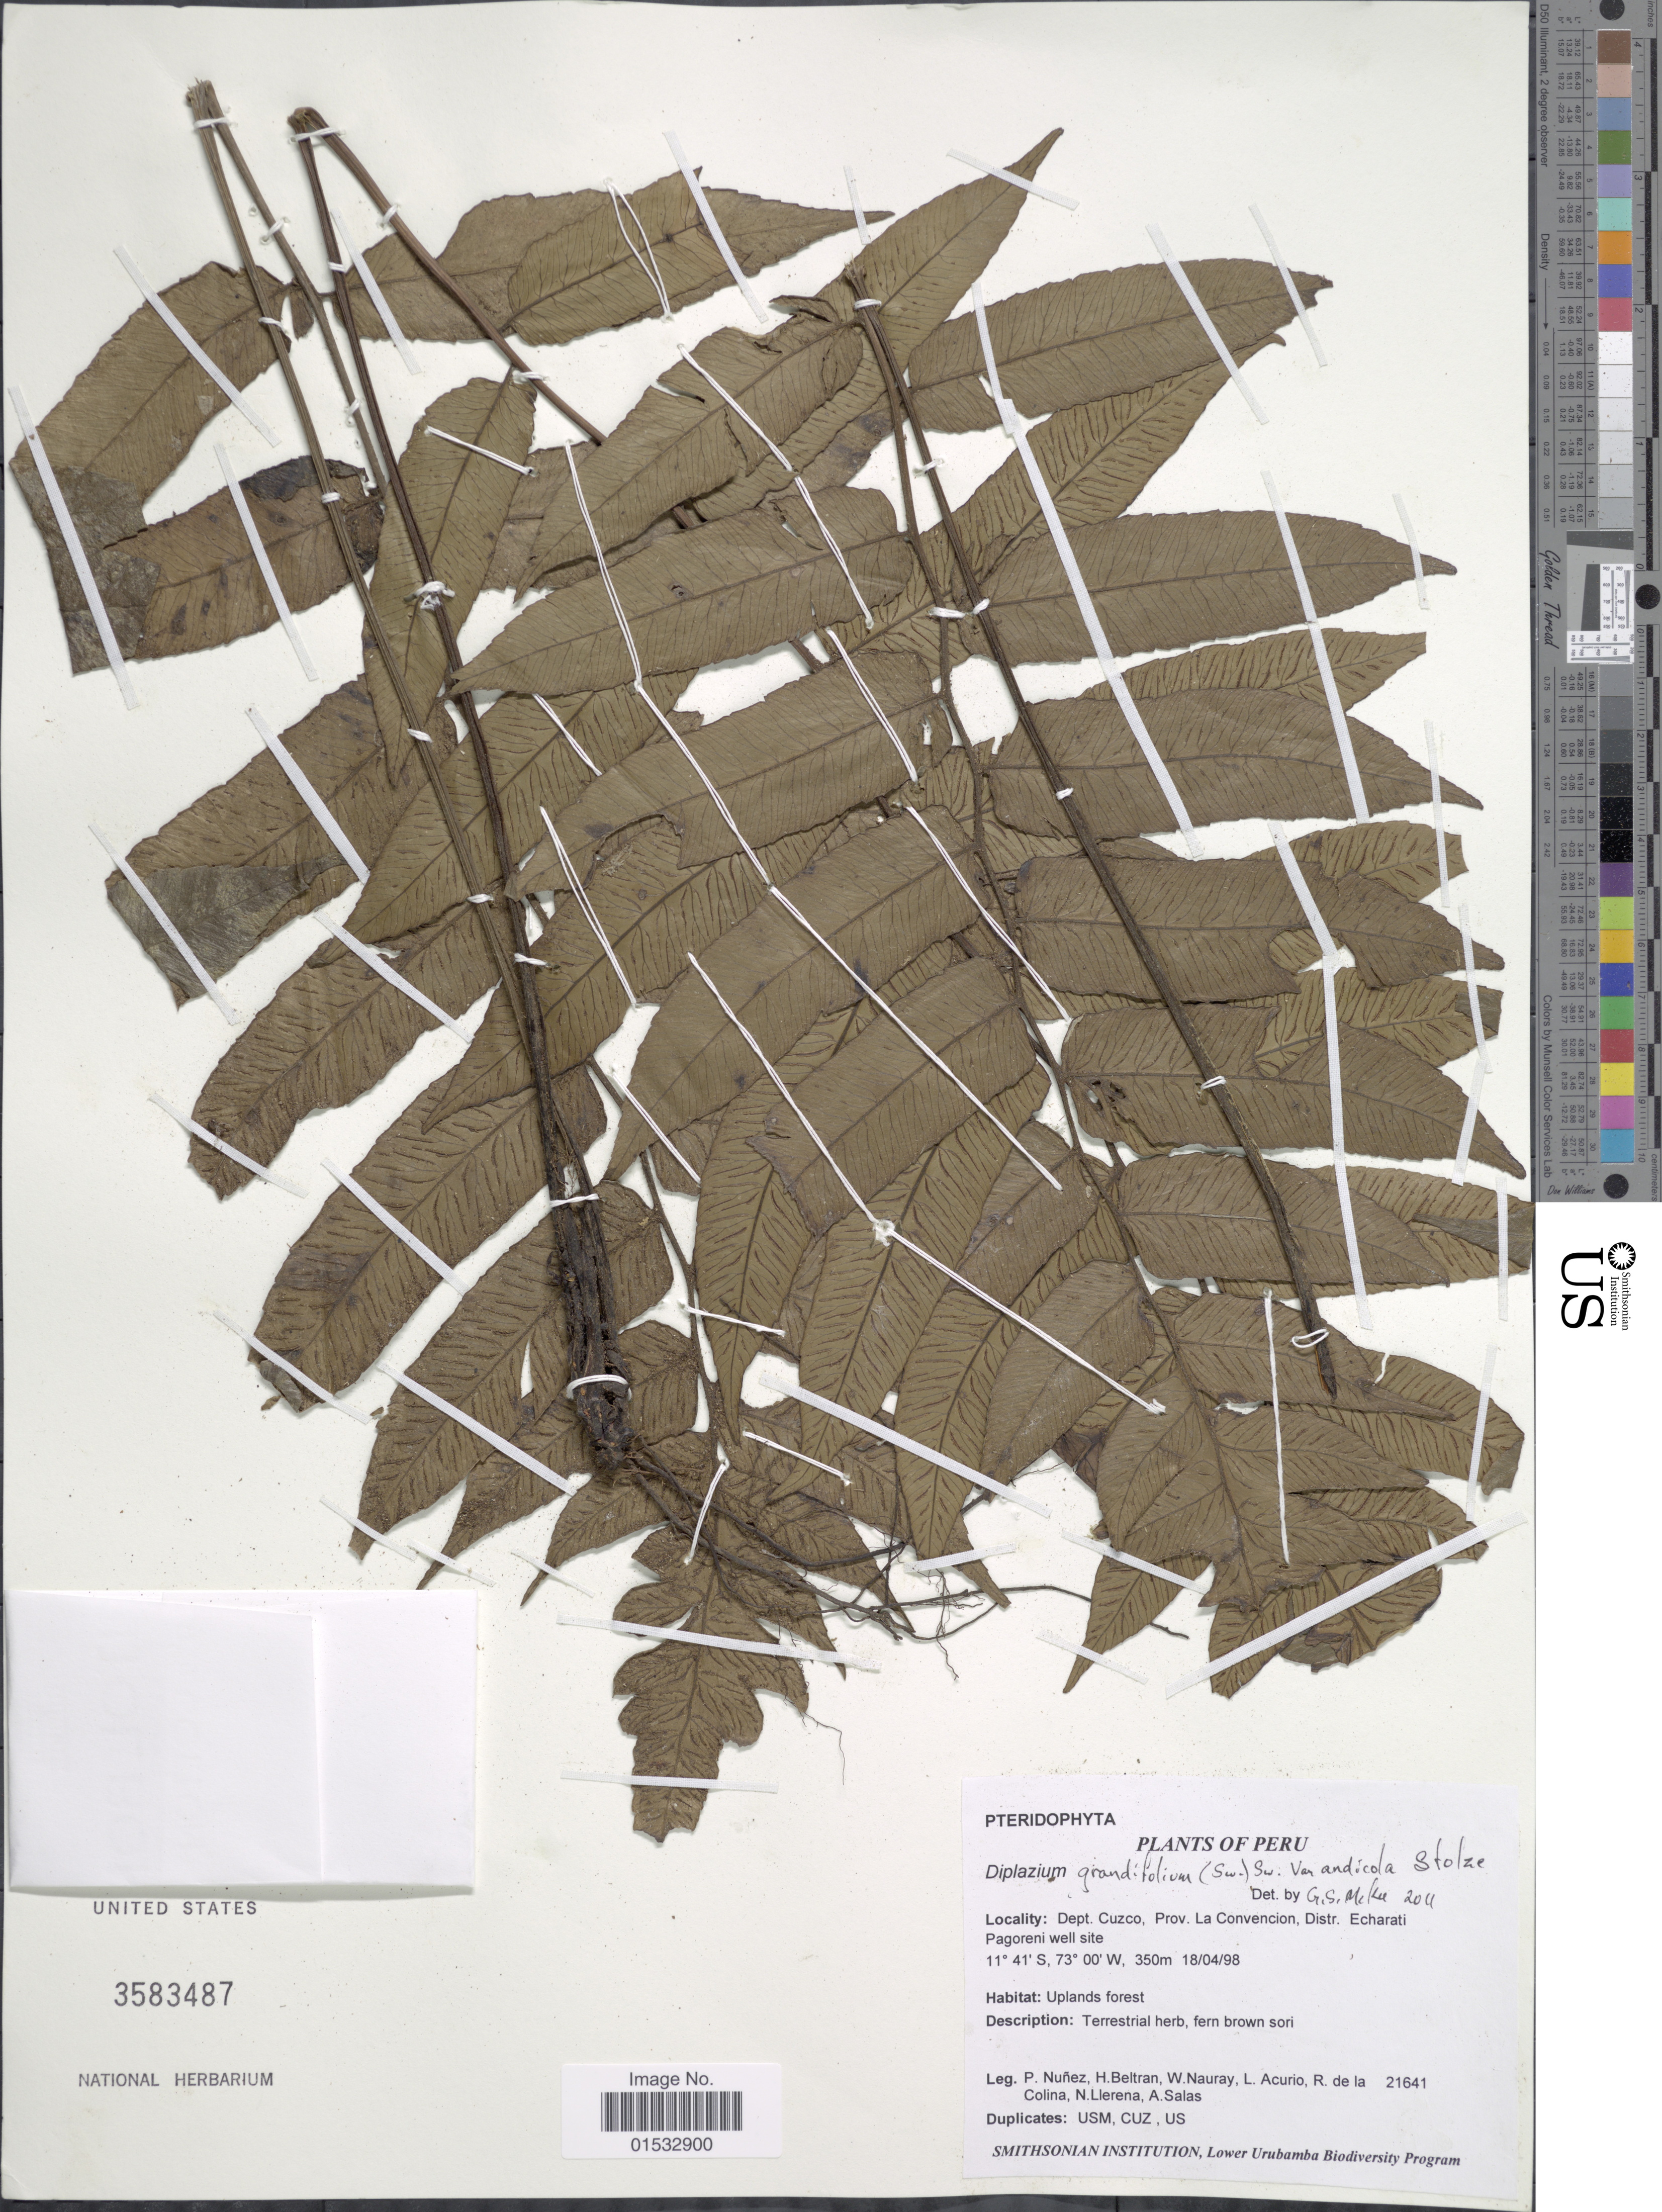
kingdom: Plantae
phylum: Tracheophyta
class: Polypodiopsida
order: Polypodiales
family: Athyriaceae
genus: Diplazium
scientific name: Diplazium grandifolium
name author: Sw.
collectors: P. Nuñez V., H. Beltran, W. Nauray, L. Acurio & et al.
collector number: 21641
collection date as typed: Transcribed d/m/y: 18/4/98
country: Peru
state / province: Cusco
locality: Dept. Cuzco, Prov. La Convencion, Distr. Echarati Pagoreni well site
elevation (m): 350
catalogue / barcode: US 3583487